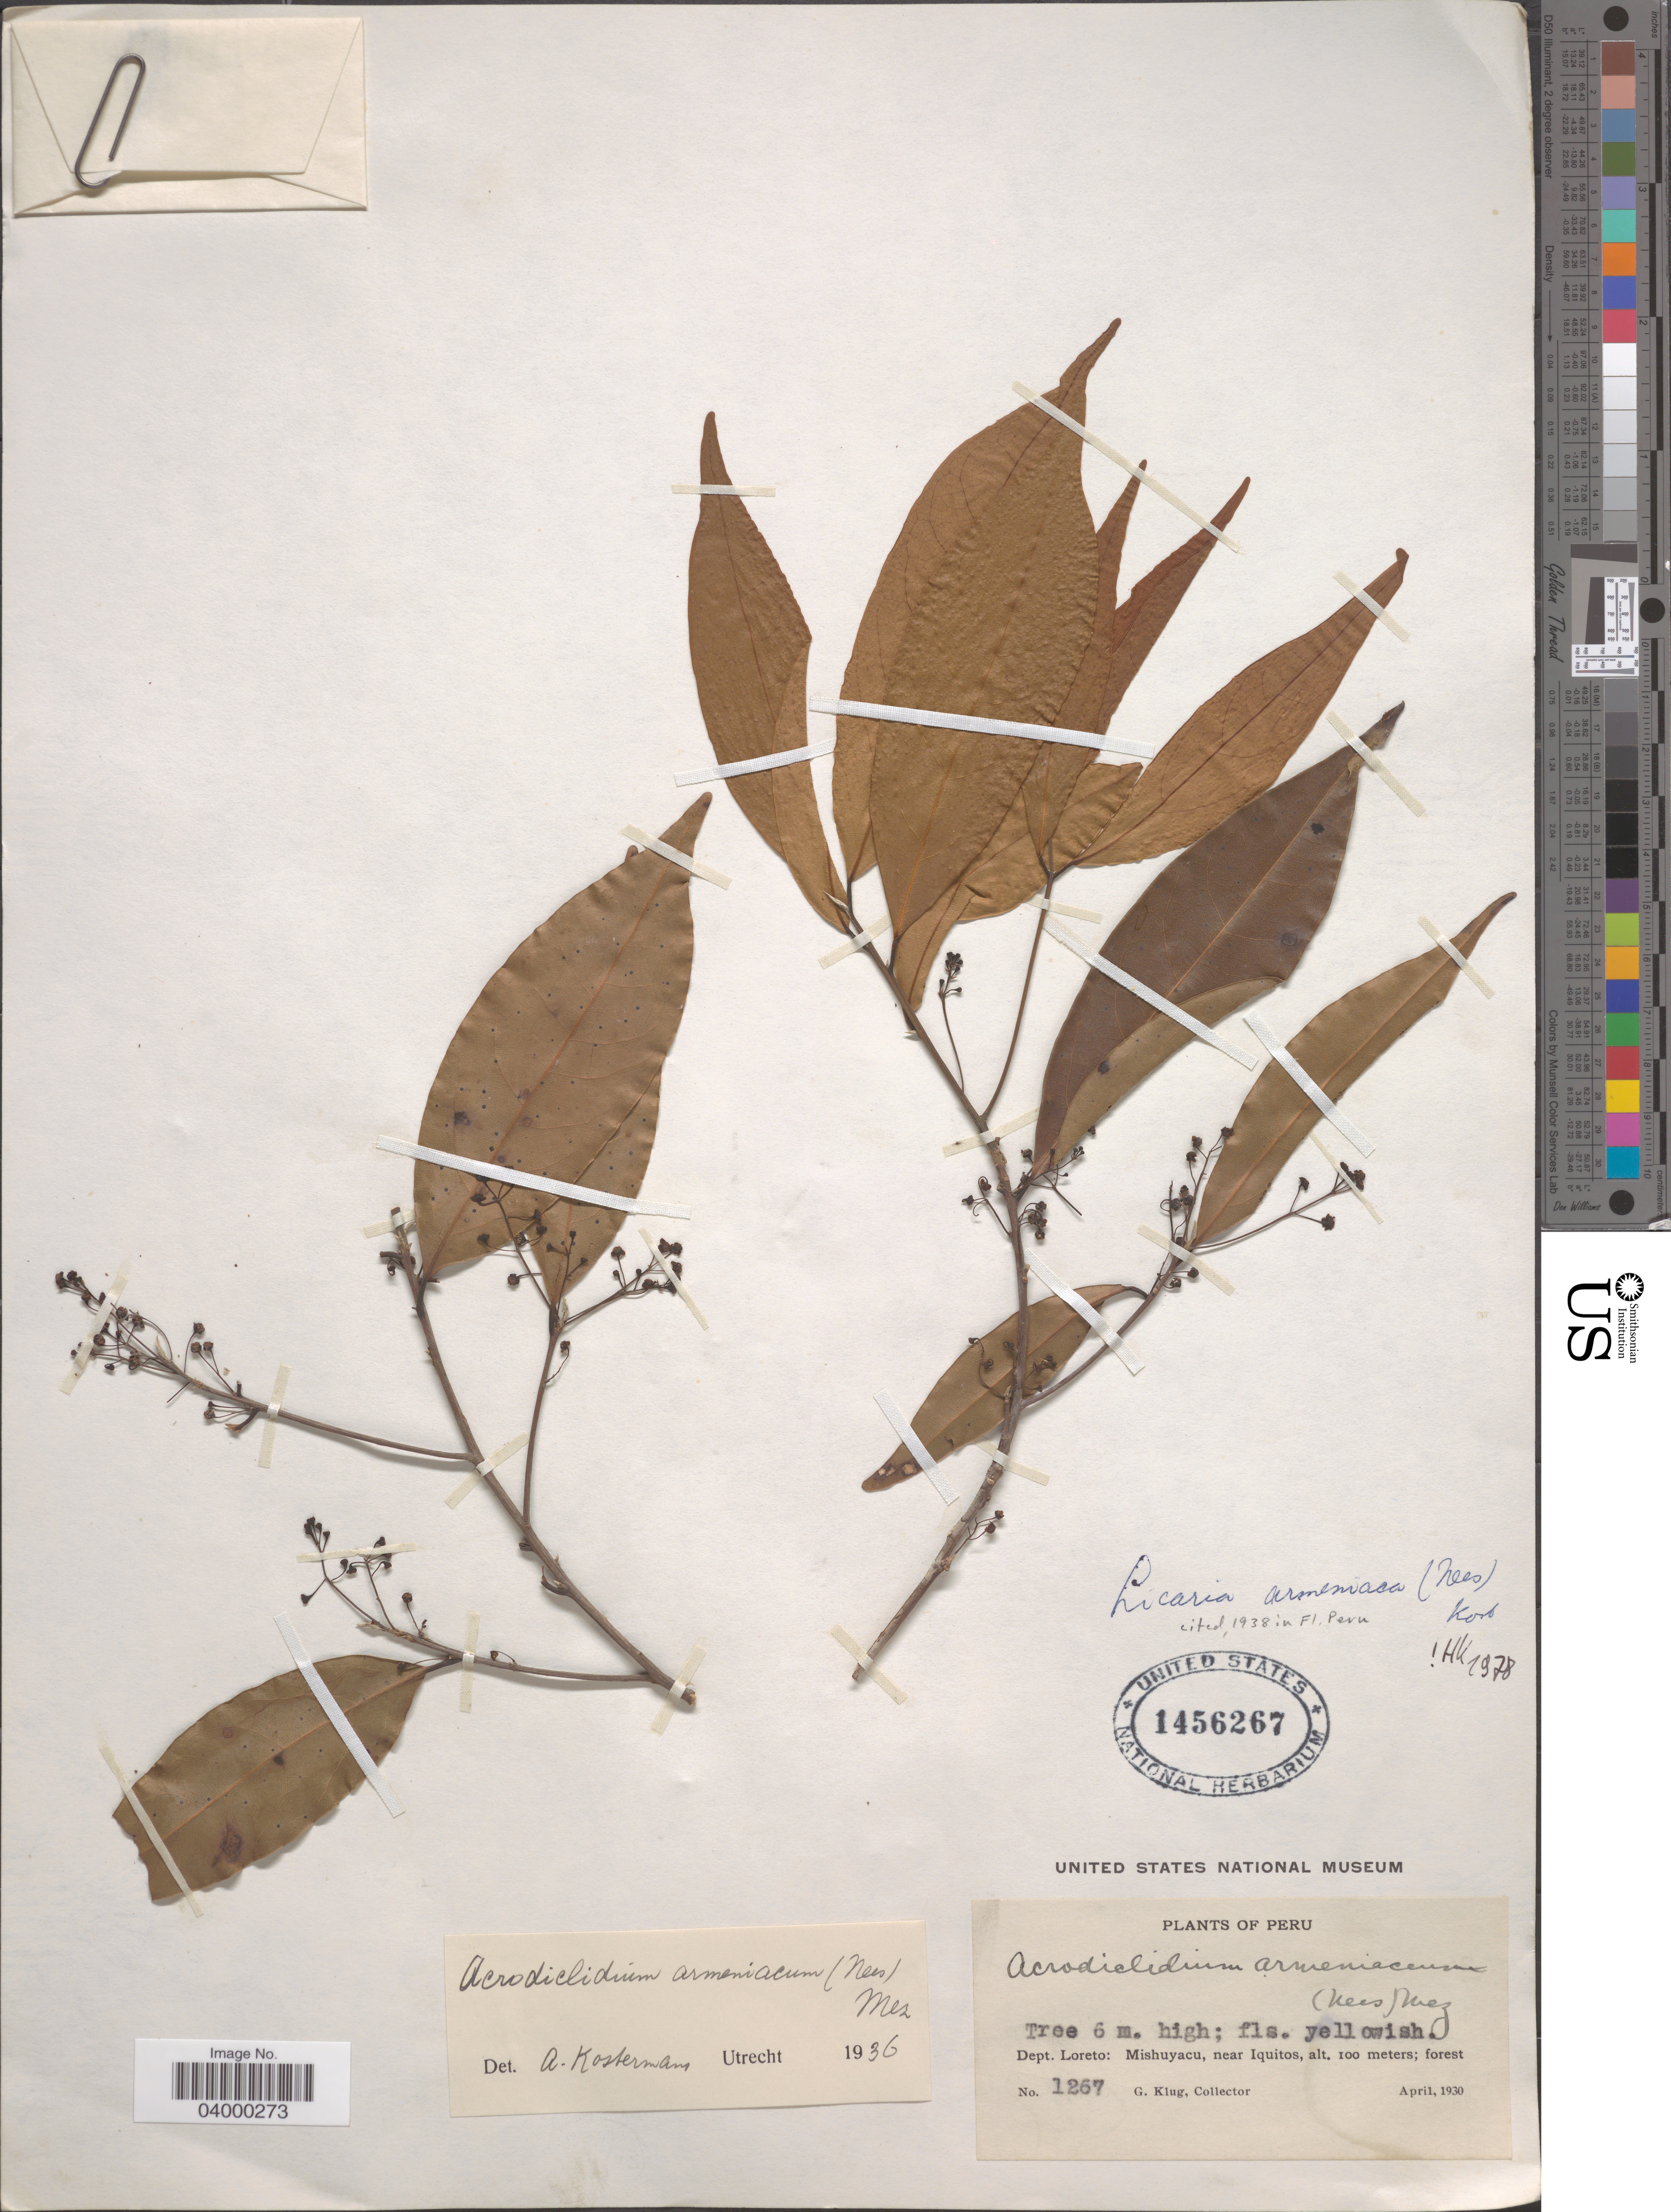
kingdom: Plantae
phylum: Tracheophyta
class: Magnoliopsida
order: Laurales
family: Lauraceae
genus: Licaria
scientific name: Licaria armeniaca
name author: (Nees) Kosterm.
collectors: G. Klug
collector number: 1267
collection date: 1930-04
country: Peru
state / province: Loreto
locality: Dept. Loreto: Mishuyacu, near Iquitos.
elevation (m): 100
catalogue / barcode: US 1456267